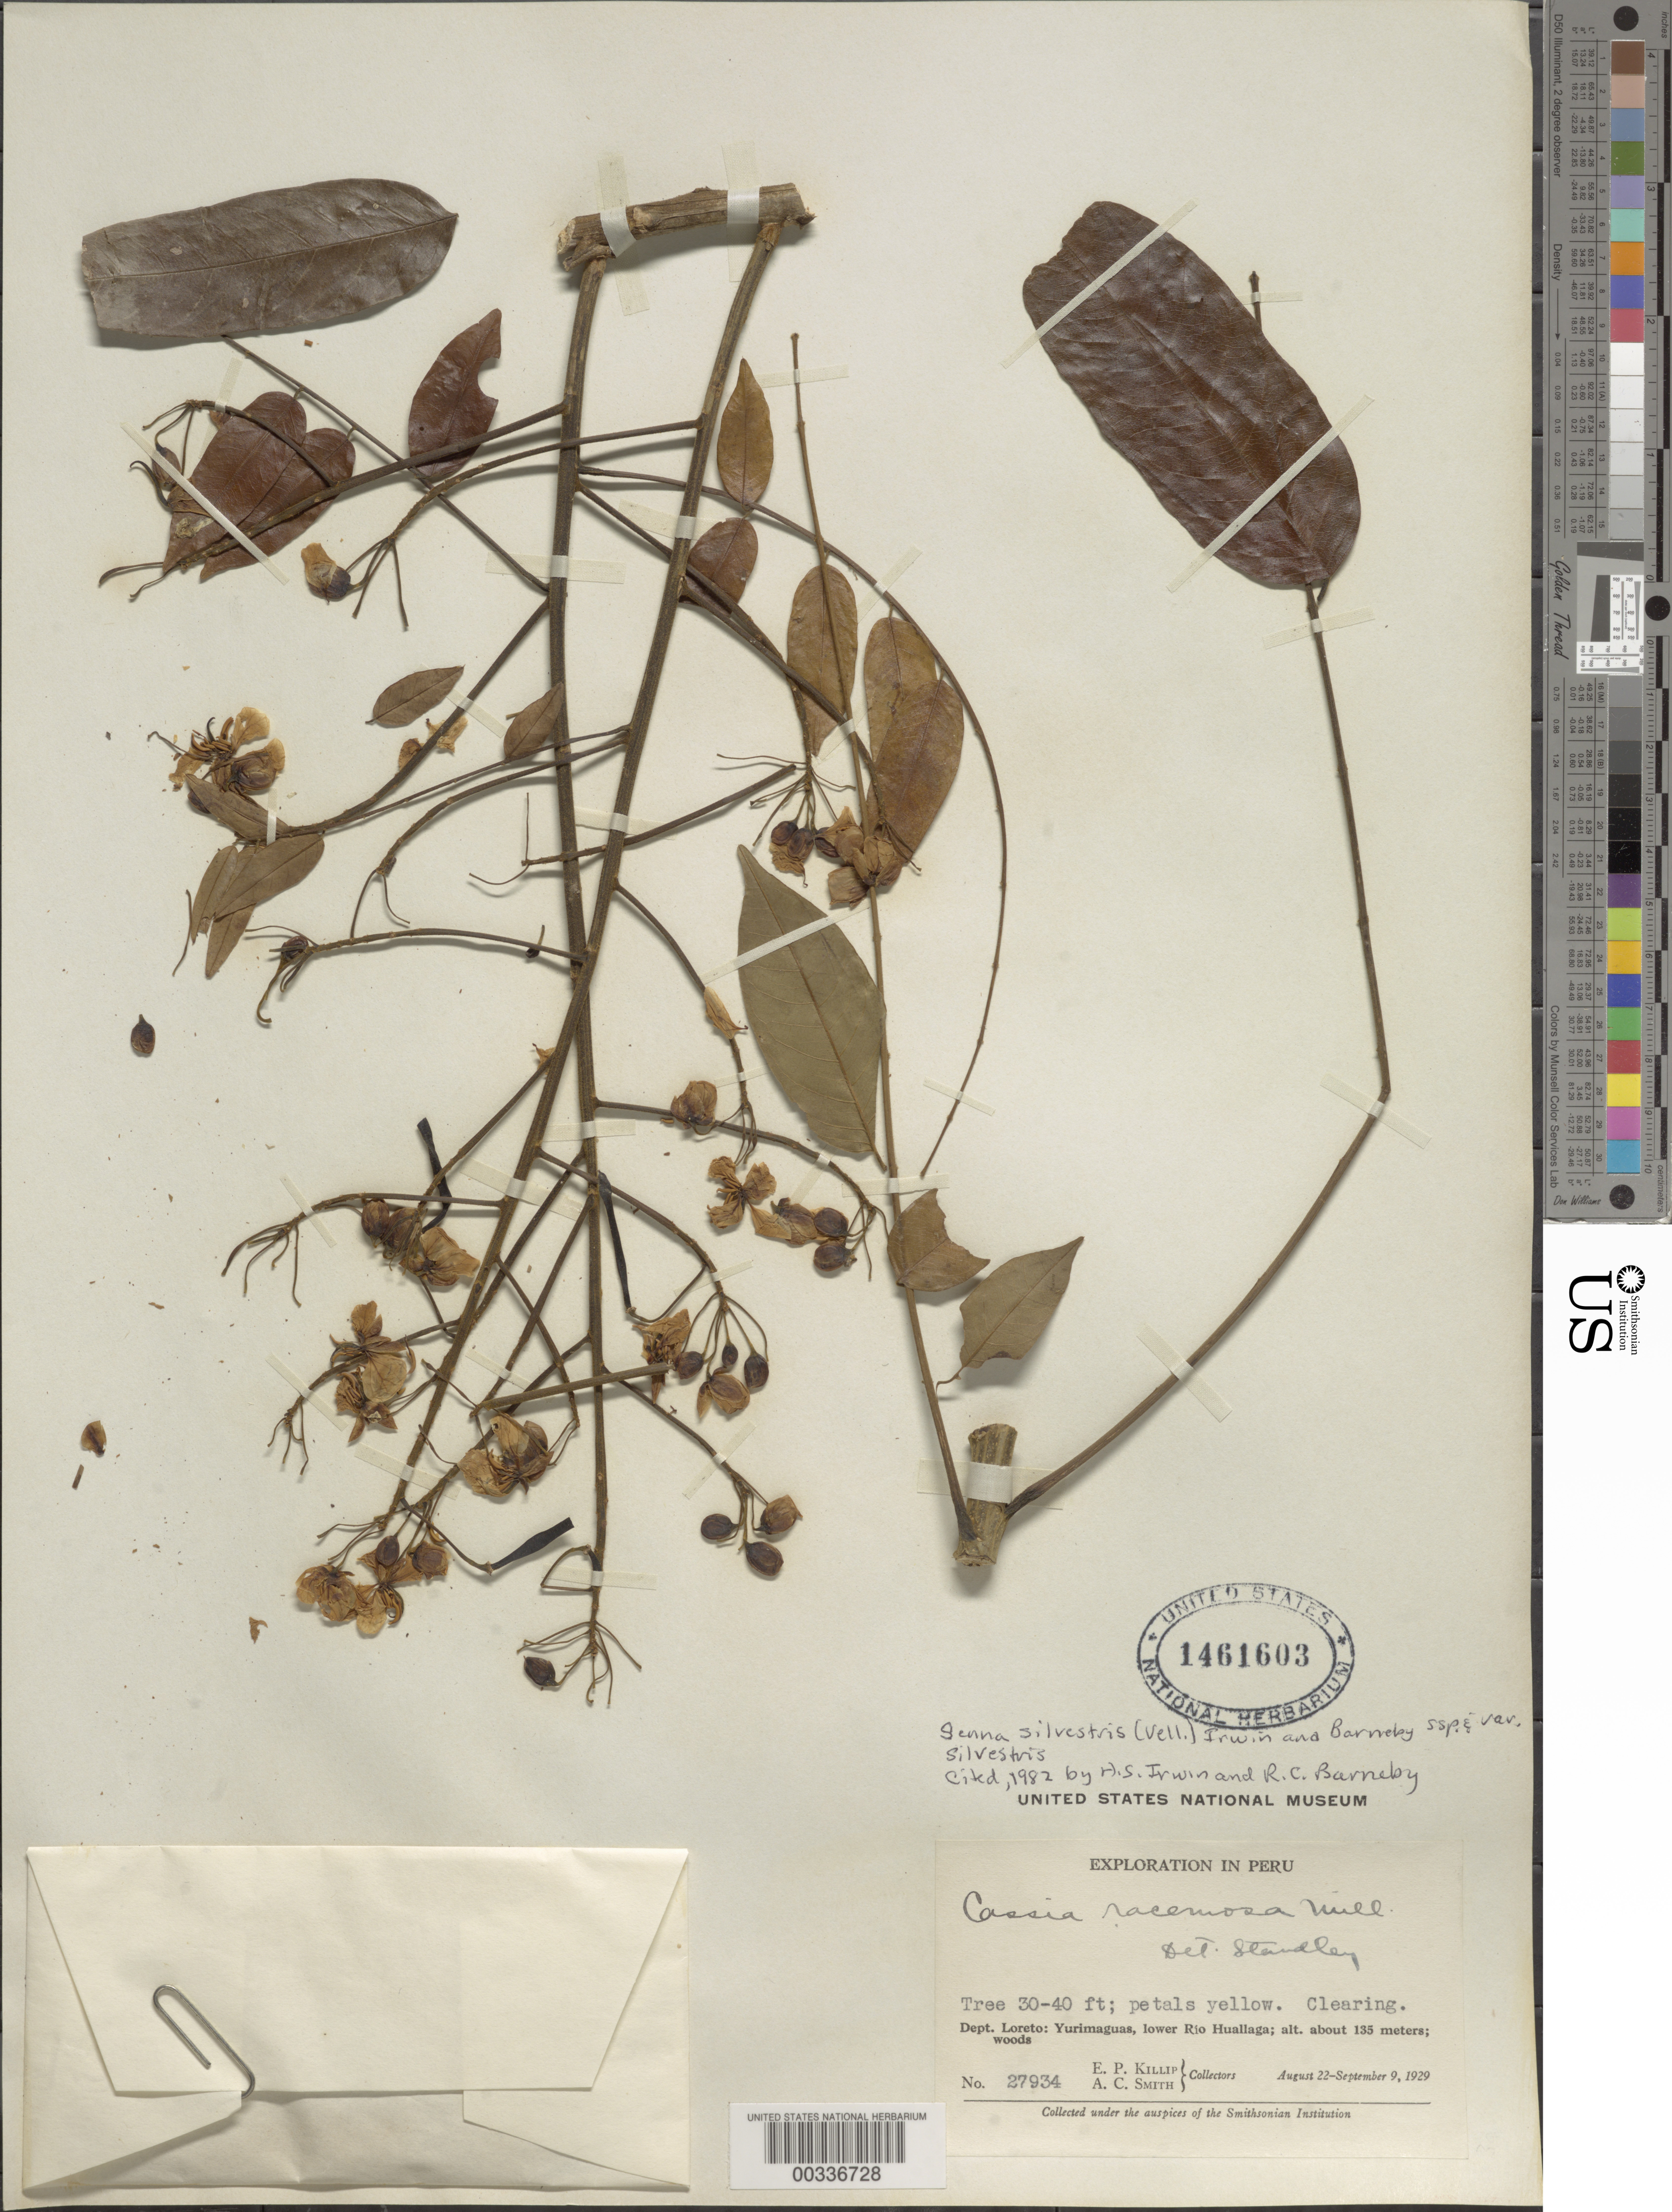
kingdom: Plantae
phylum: Tracheophyta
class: Magnoliopsida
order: Fabales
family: Fabaceae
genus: Senna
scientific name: Senna silvestris var. silvestris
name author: (Vell.) H.S. Irwin & Barneby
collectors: E. P. Killip & A. C. Smith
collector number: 27934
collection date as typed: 22 Aug 1929 to 09 Sep 1929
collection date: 1929-08-22/1929-09-09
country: Peru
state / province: Loreto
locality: Yurimaguas; lower rio huallaga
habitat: Clearing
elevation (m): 135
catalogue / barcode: US 1461603